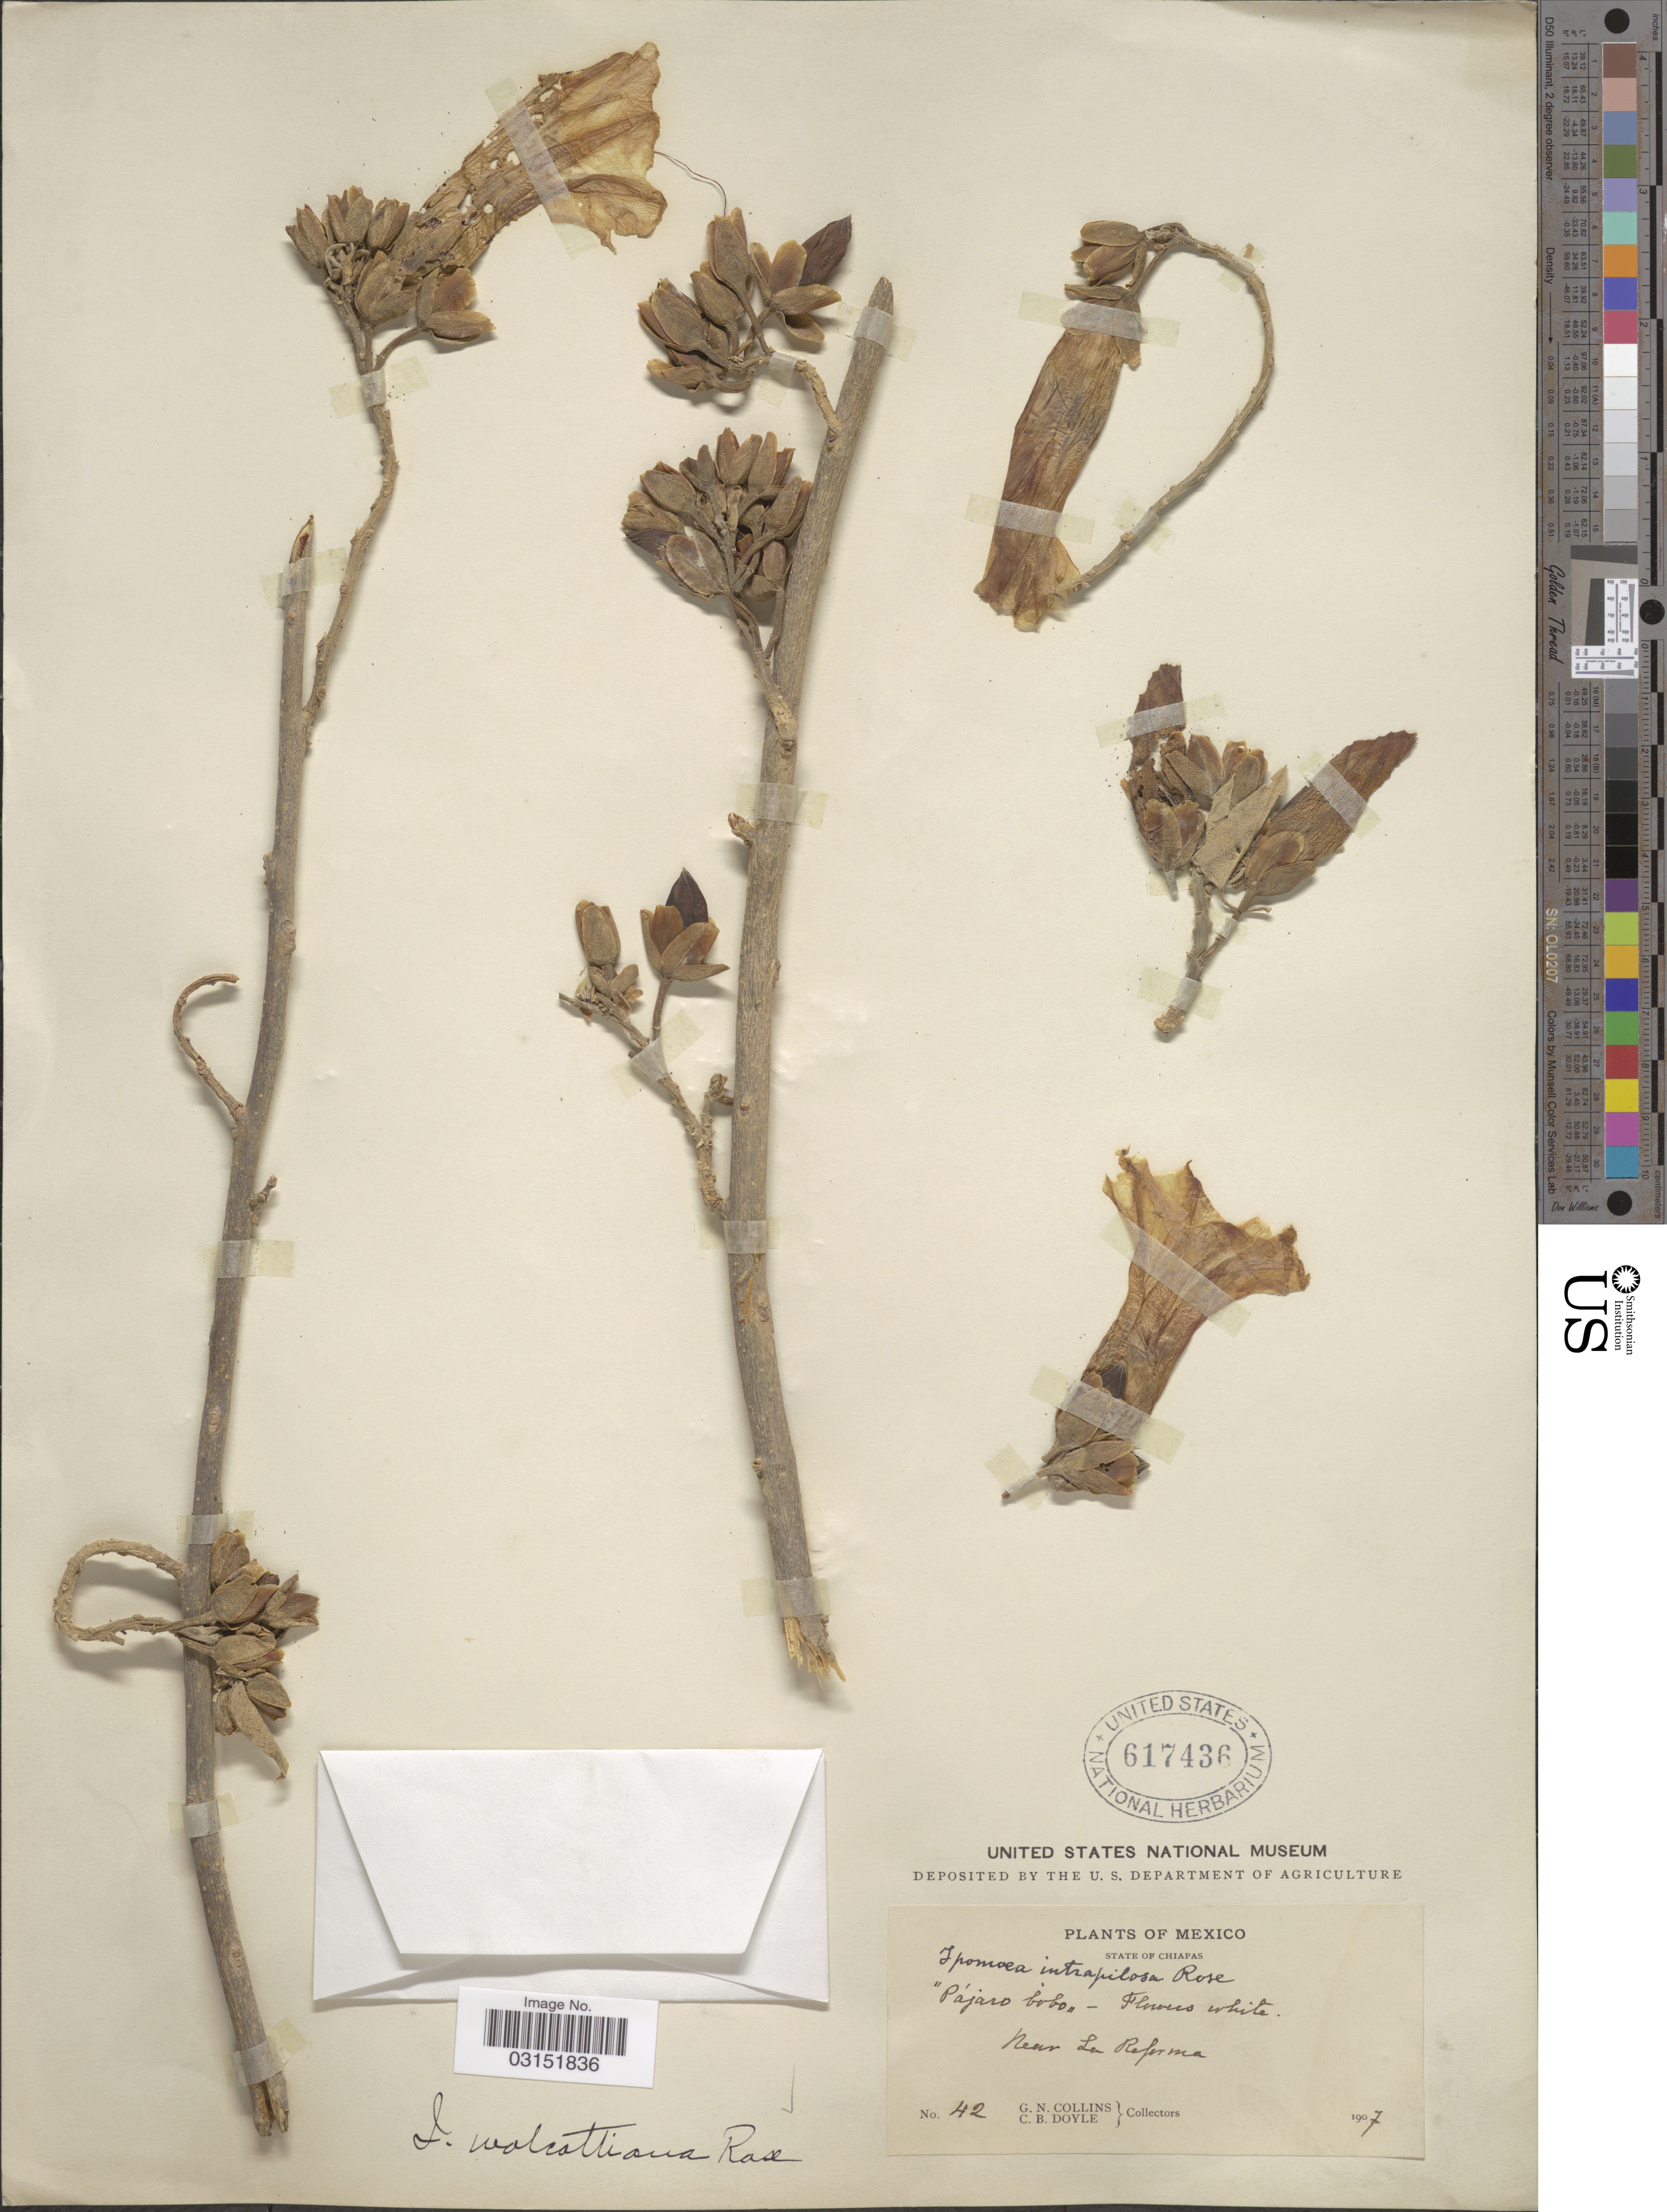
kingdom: Plantae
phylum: Tracheophyta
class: Magnoliopsida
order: Solanales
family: Convolvulaceae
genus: Ipomoea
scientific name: Ipomoea wolcottiana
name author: Rose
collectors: G. Collins & C. Doyle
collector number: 42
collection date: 1907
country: Mexico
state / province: Chiapas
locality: Near La Referma.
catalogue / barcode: US 617436